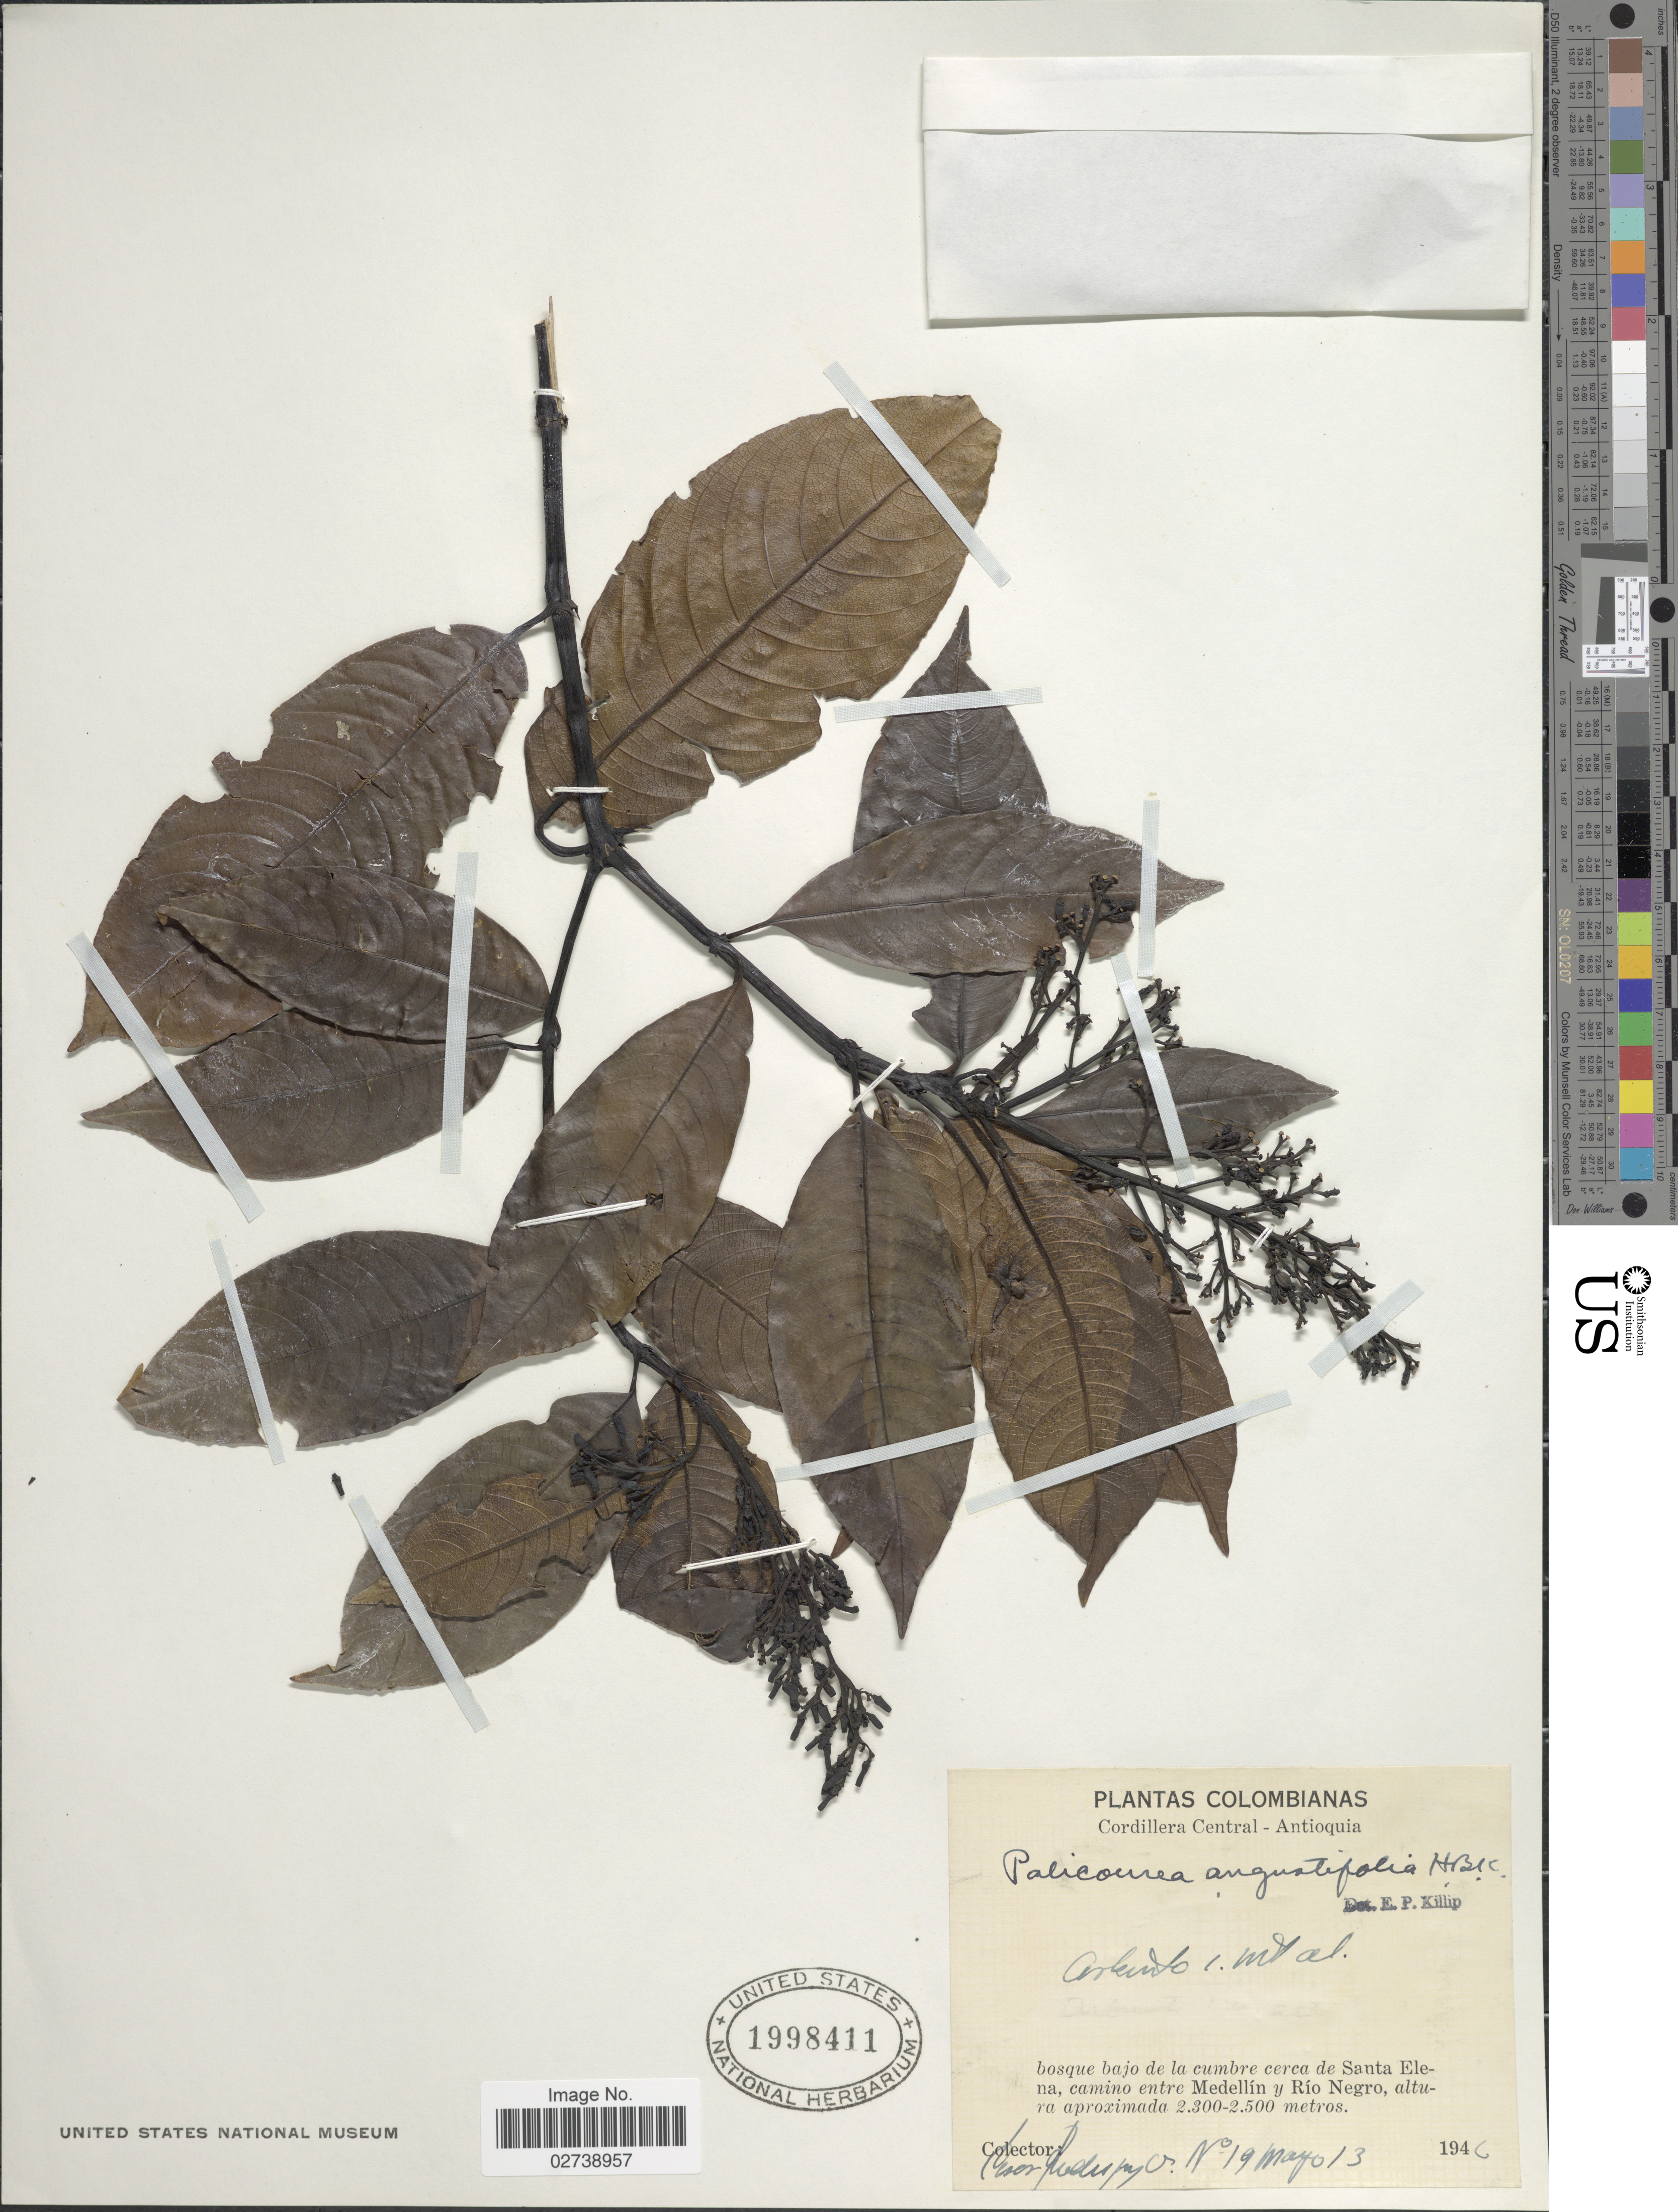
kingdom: Plantae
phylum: Tracheophyta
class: Magnoliopsida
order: Gentianales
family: Rubiaceae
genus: Palicourea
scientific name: Palicourea angustifolia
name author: Kunth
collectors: C. Rodríguez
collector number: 19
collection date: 1946-05-13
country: Colombia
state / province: Antioquia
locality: Cordillera Central - Antioquia. Bosque bajo de la cumbre cerca de Santa Elena, camino entre Medellin y Rio Negro.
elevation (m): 2300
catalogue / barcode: US 1998411